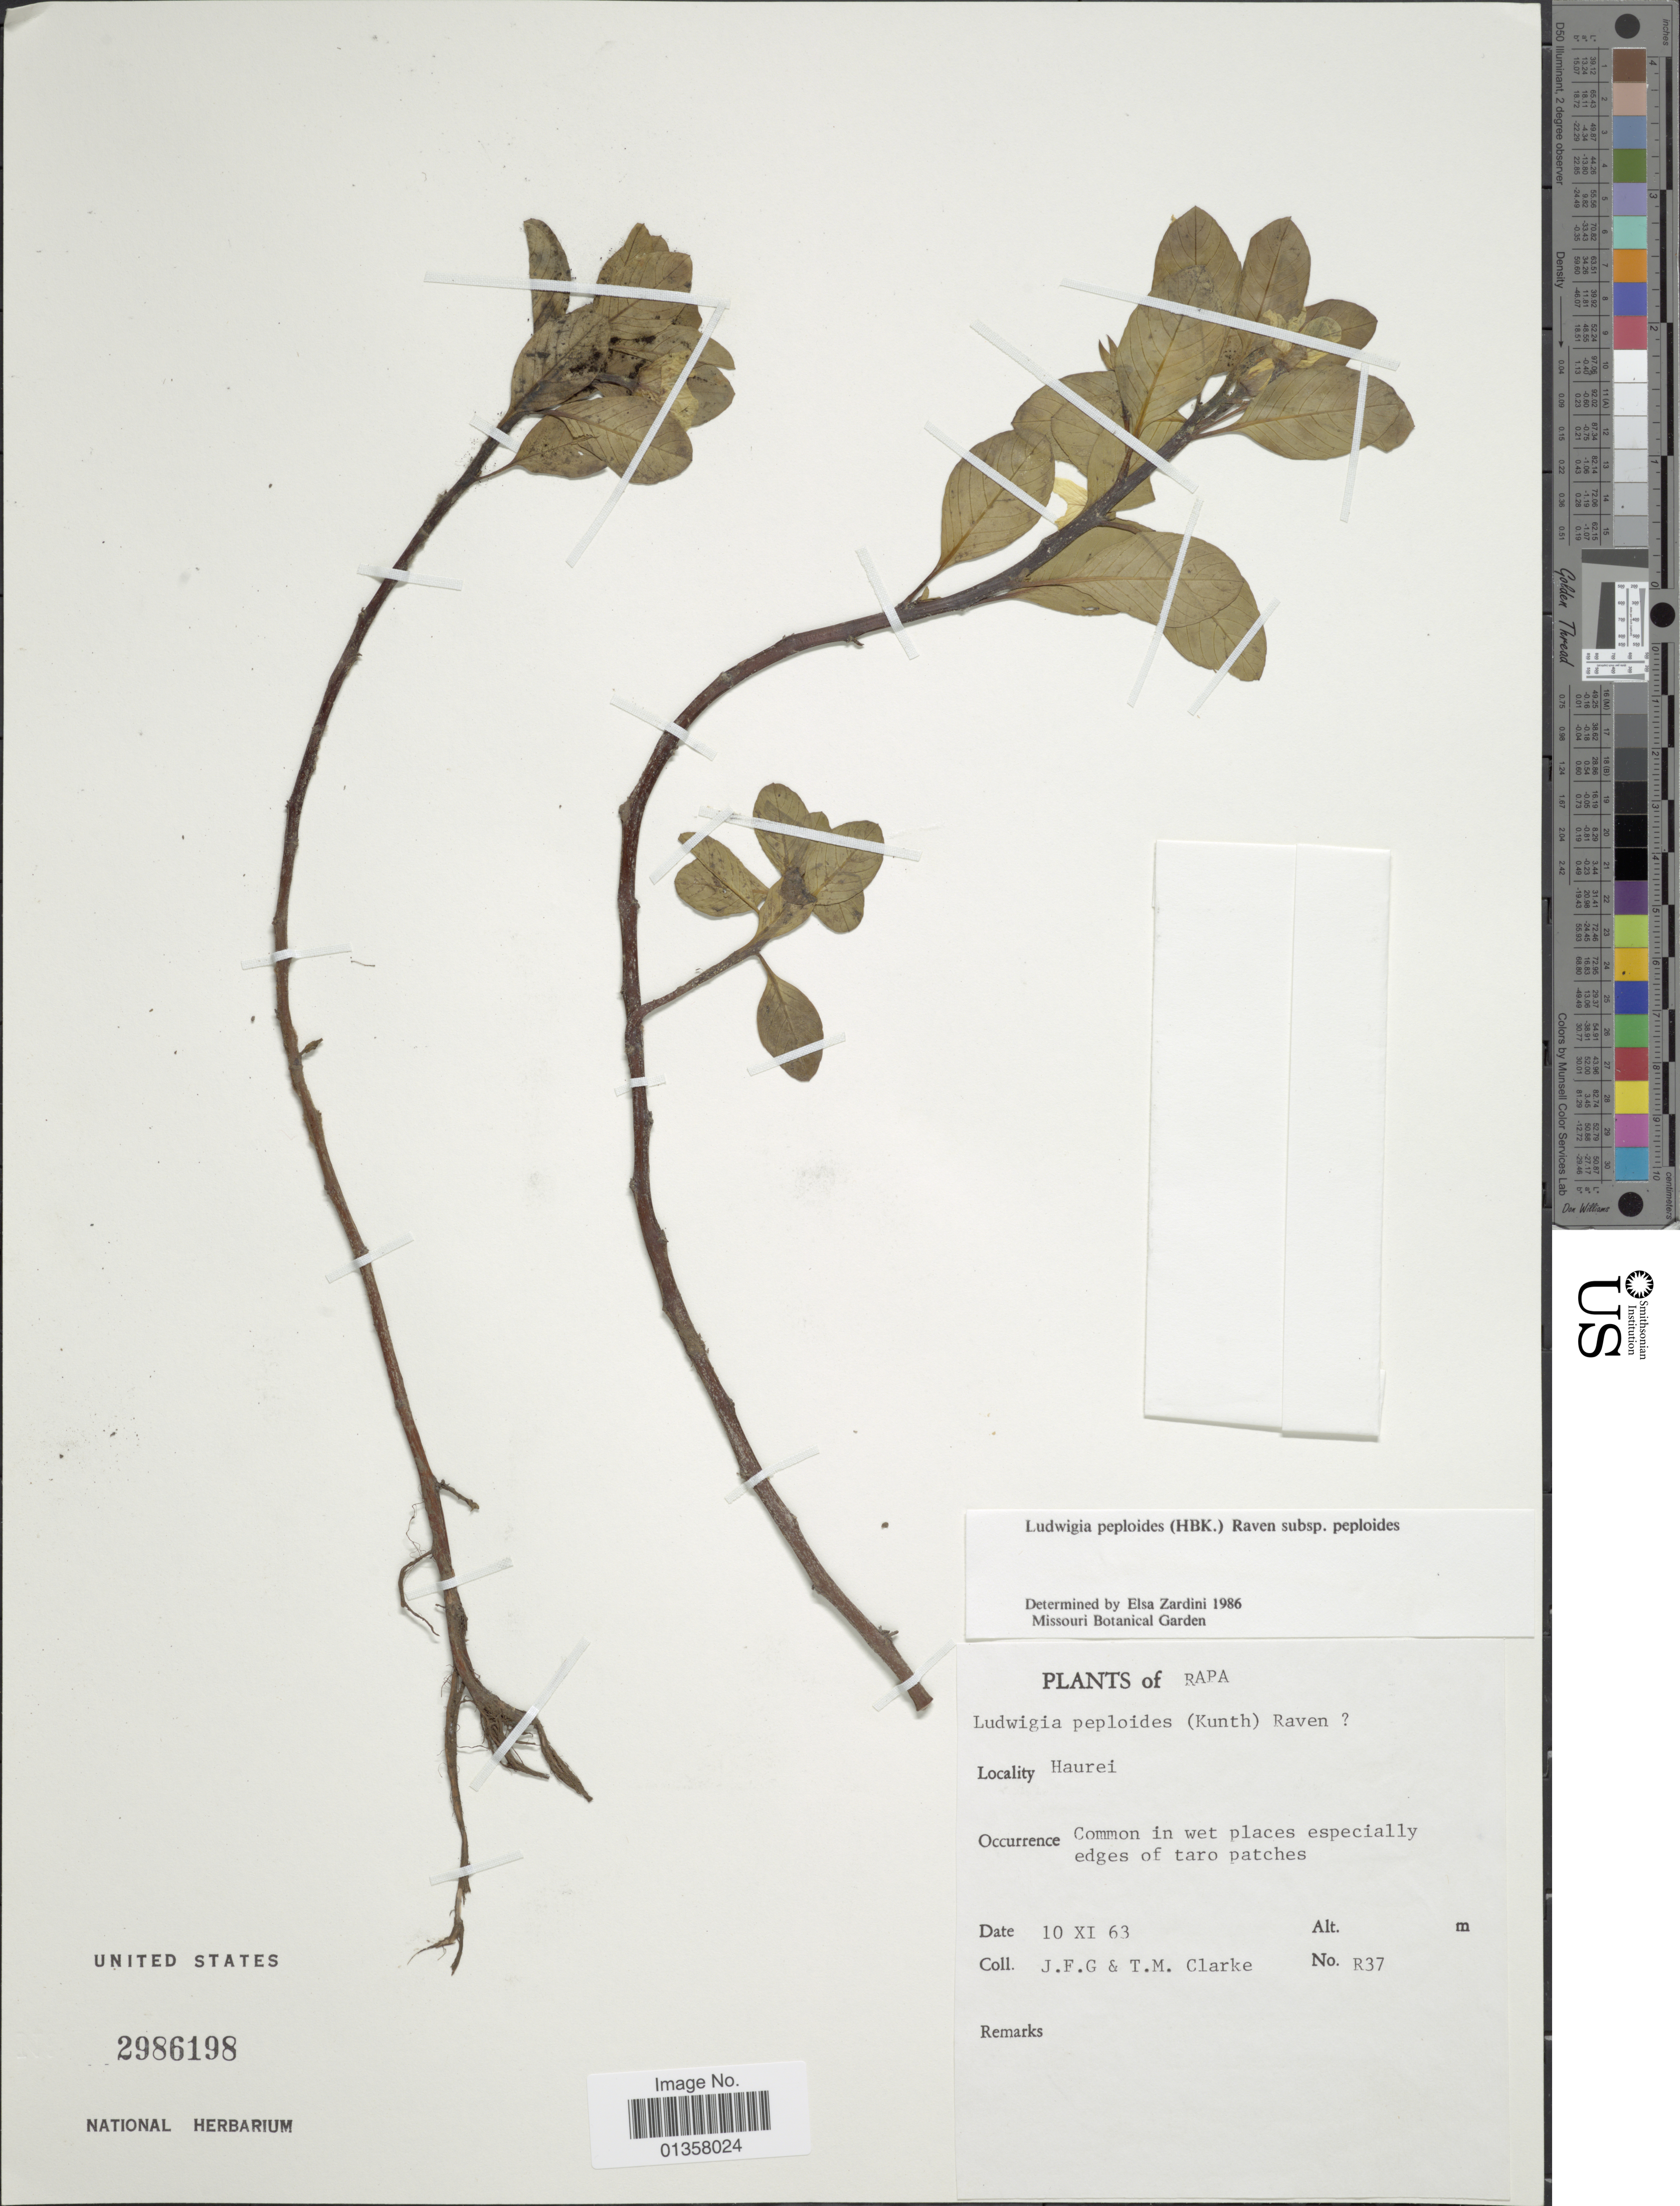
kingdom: Plantae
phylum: Tracheophyta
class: Magnoliopsida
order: Myrtales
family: Onagraceae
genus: Ludwigia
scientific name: Ludwigia peploides subsp. peploides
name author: (Kunth) P.H. Raven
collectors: J. F. Clarke & T. M. Clarke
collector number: R37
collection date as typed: Transcribed d/m/y: 10/11/63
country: French Polynesia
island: Rapa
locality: Rapa, Haurei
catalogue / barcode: US 2986198